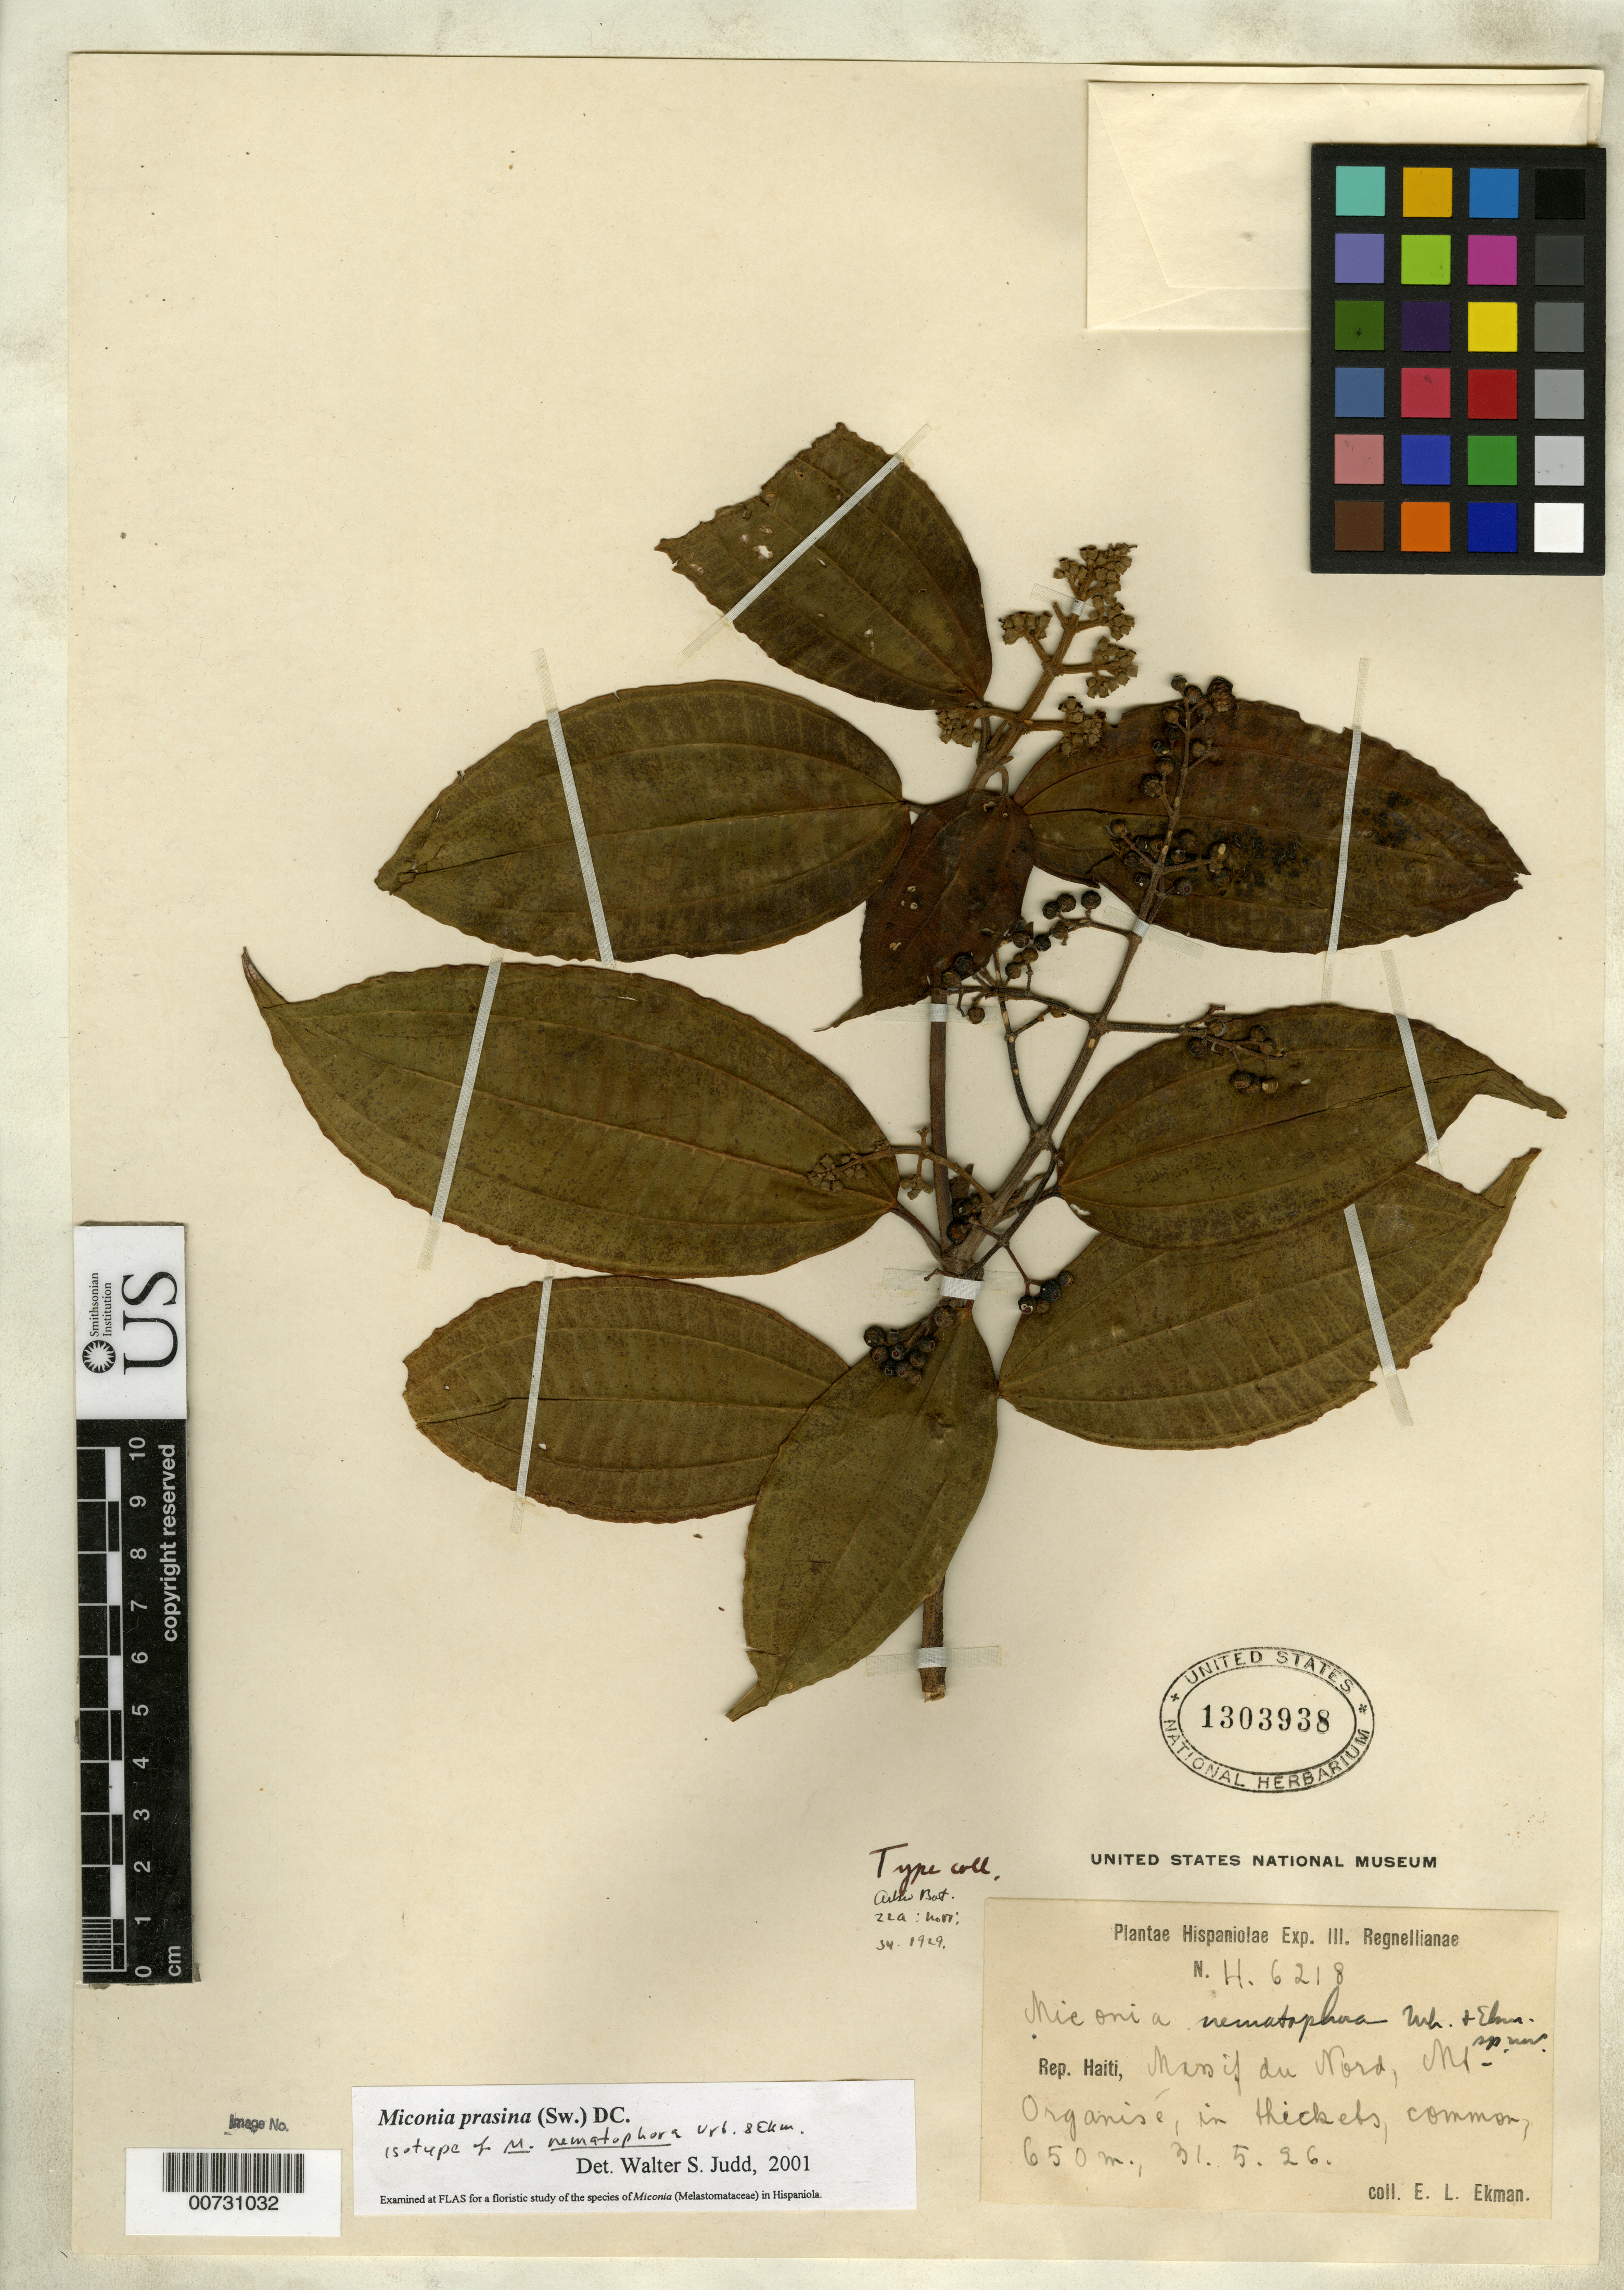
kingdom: Plantae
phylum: Tracheophyta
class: Magnoliopsida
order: Myrtales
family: Melastomataceae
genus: Miconia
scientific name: Miconia nematophora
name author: Urb. & Ekman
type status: Isotype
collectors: E. L. Ekman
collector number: H 6218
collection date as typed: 31 May 1926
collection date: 1926-05-31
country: Haiti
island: Hispaniola Island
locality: Massif du Nord, Mt.-Organisé [protologue: Mont Agneorganise].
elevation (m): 650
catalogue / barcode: US 1303938